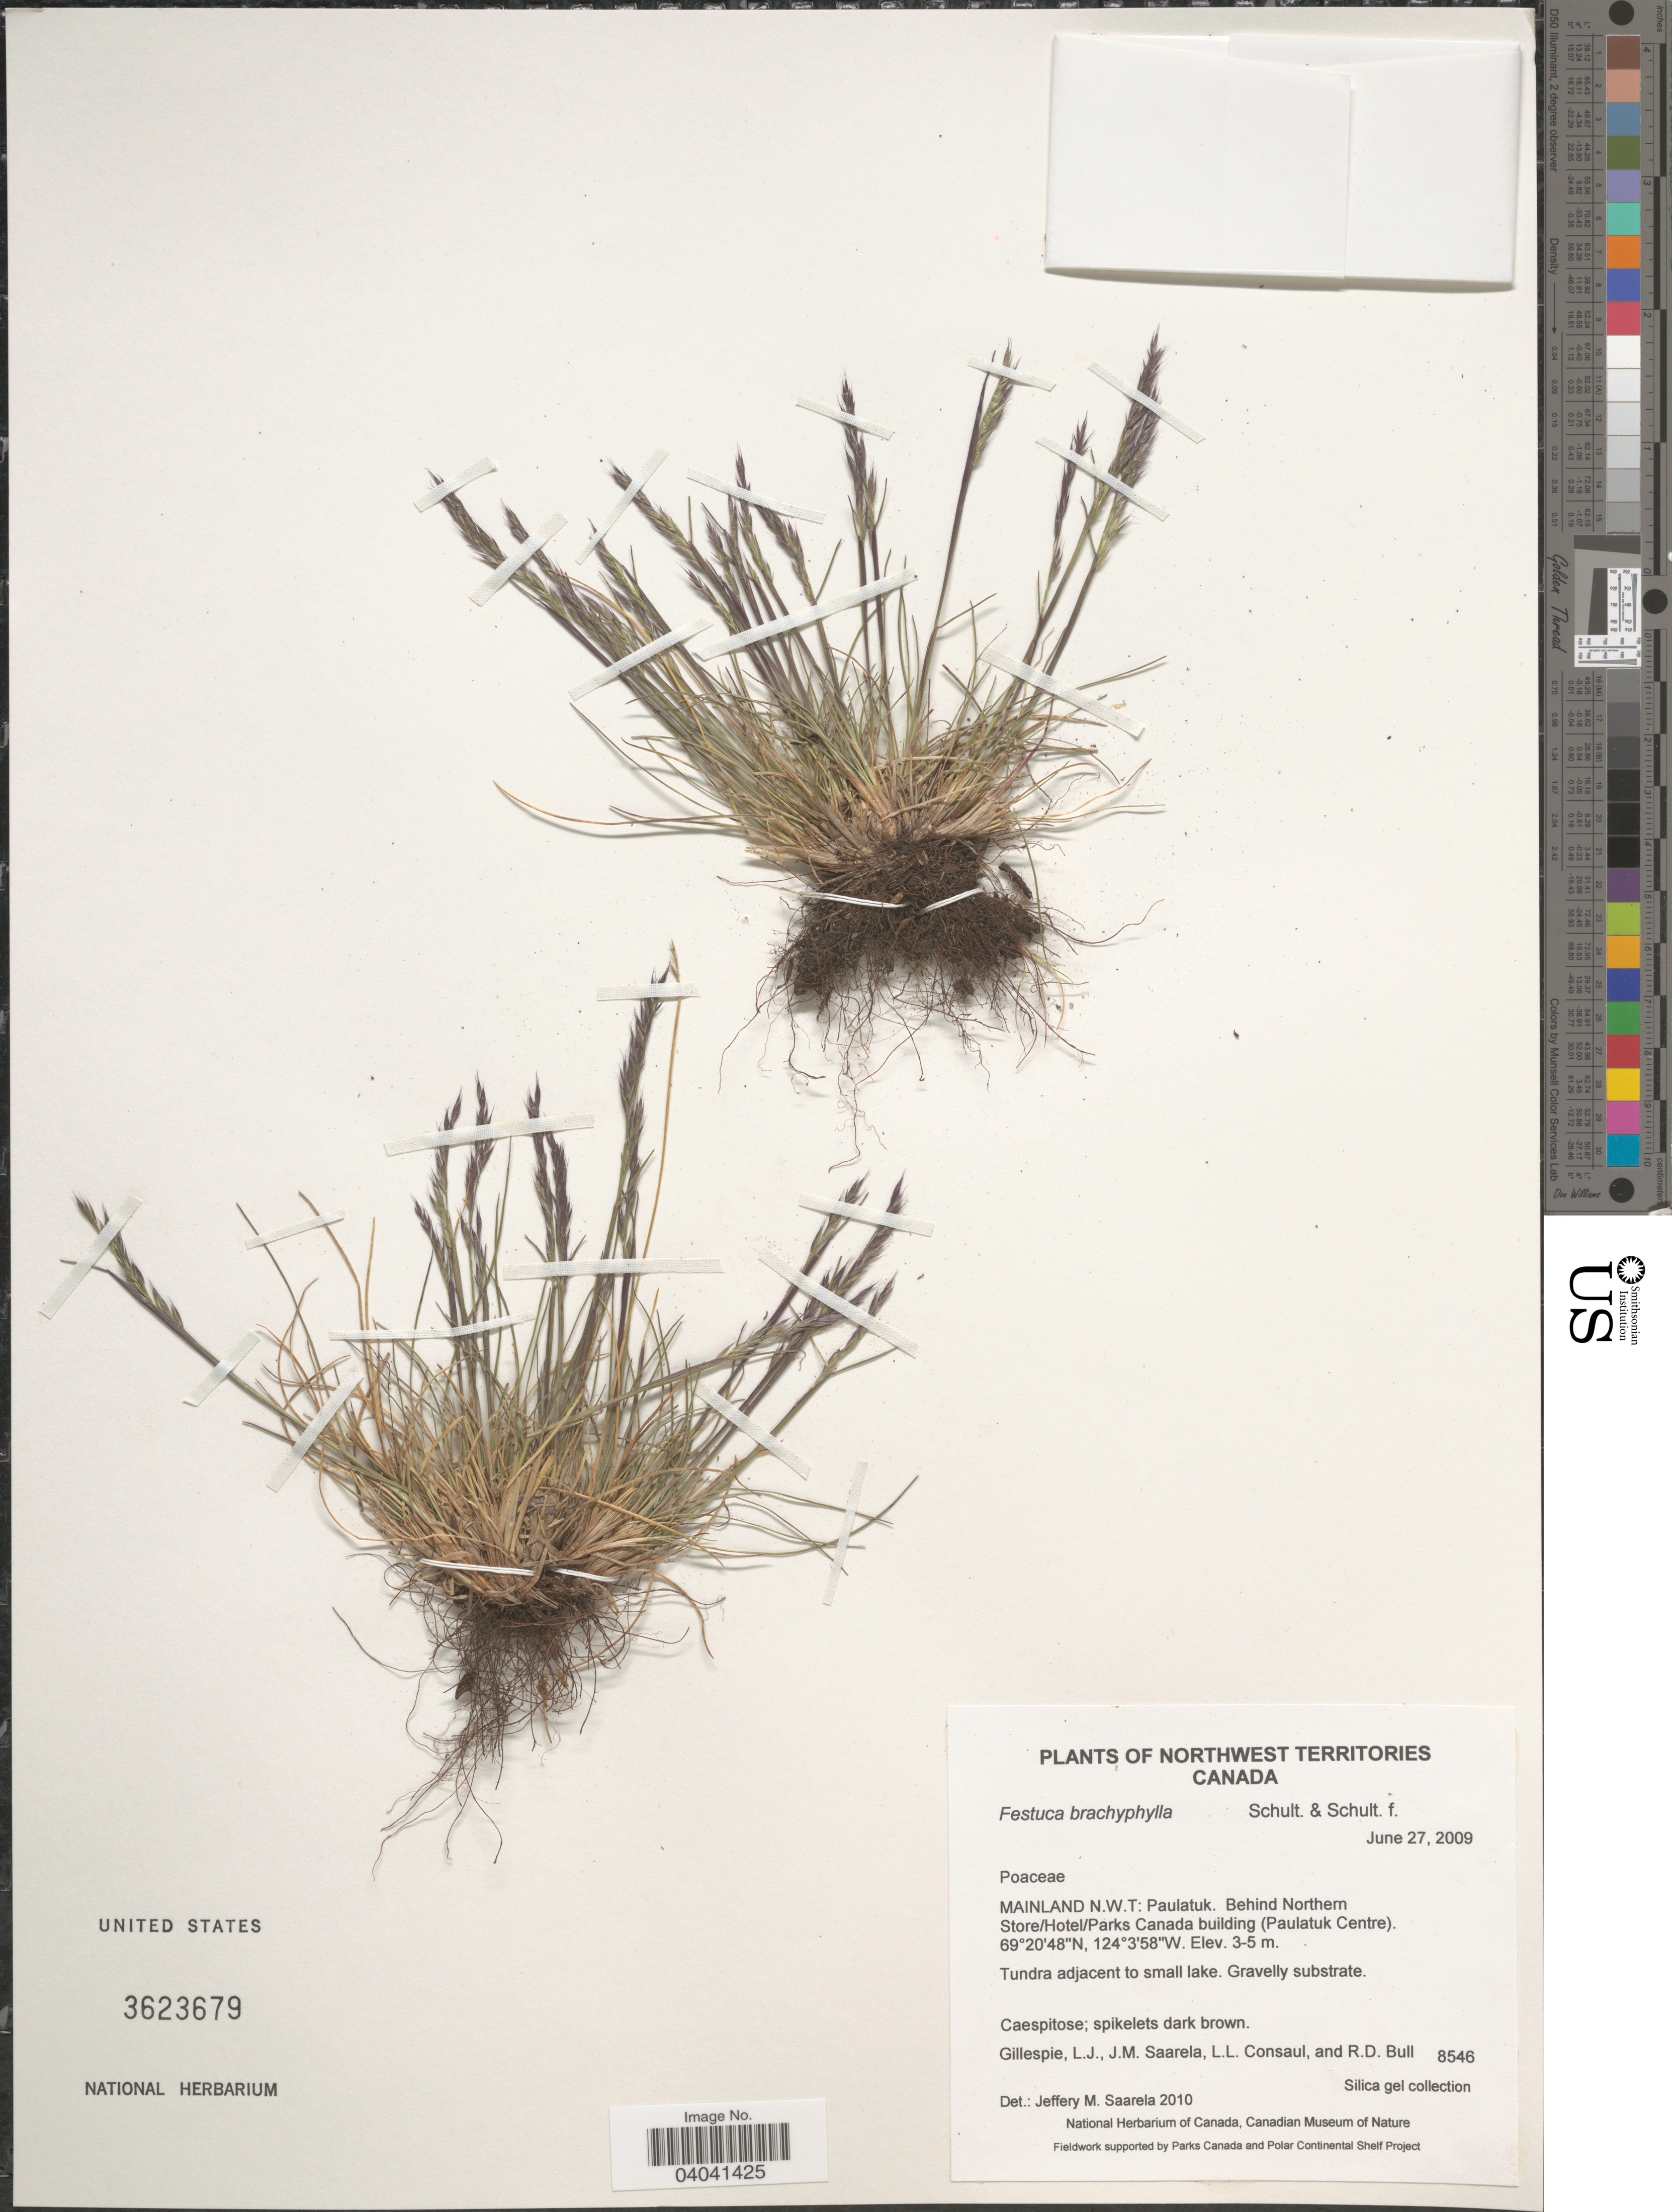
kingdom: Plantae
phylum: Tracheophyta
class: Liliopsida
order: Poales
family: Poaceae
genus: Festuca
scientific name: Festuca brachyphylla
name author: Schult. & Schult. f.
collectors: L. Gillespie, J. Saarela, L. Consaul & R. Bull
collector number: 8546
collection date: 2009-05-27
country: Canada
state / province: Northwest Territories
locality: Mainland N.W.T: Paulatuk. Behind Northern Store/Hotel/Parks Canada building (Paulatuk Centre).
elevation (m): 3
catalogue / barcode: US 3623679